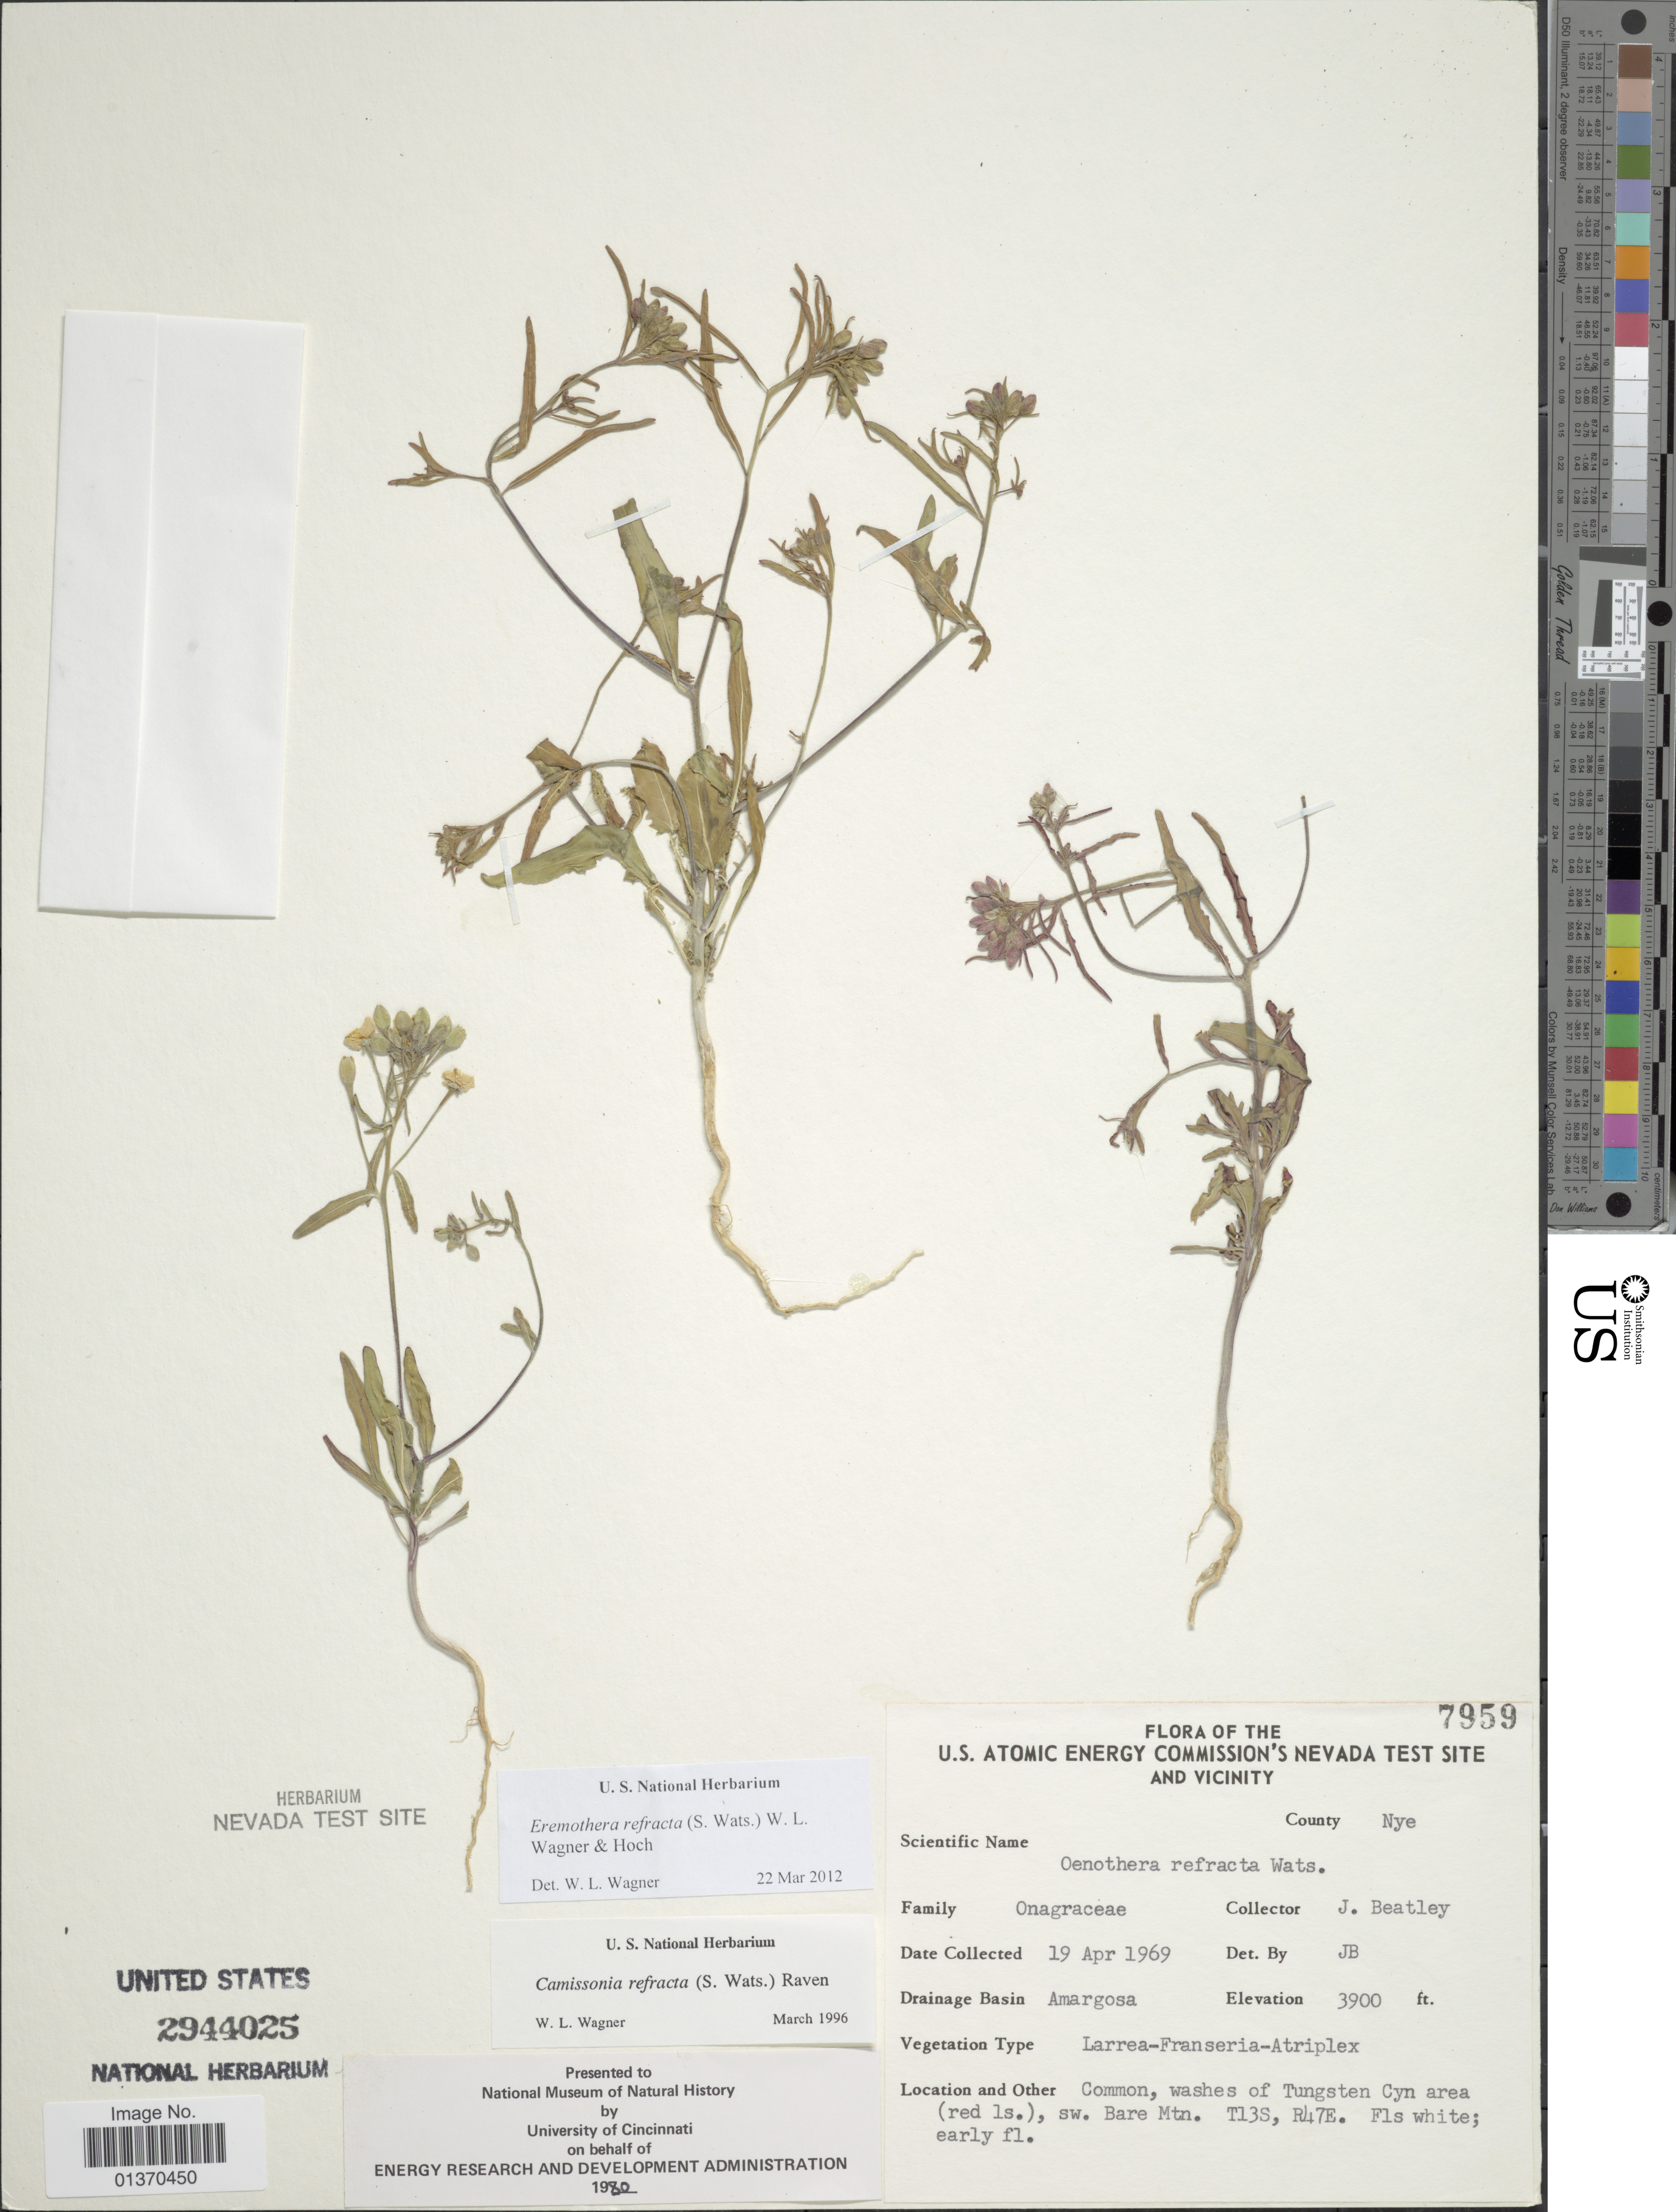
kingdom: Plantae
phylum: Tracheophyta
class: Magnoliopsida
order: Myrtales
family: Onagraceae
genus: Eremothera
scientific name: Eremothera refracta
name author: (S. Watson) W.L. Wagner & Hoch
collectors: J. C. Beatley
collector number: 7959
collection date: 1969-04-19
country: United States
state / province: Nevada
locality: U.S. Atomic Energy Commission's Nevada Test Site and Vicinity, County Nye, Amargosa, washes of Tungsten Cyn area, sw. Bare Mtn. T13S, R47E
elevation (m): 1189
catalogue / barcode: US 2944025